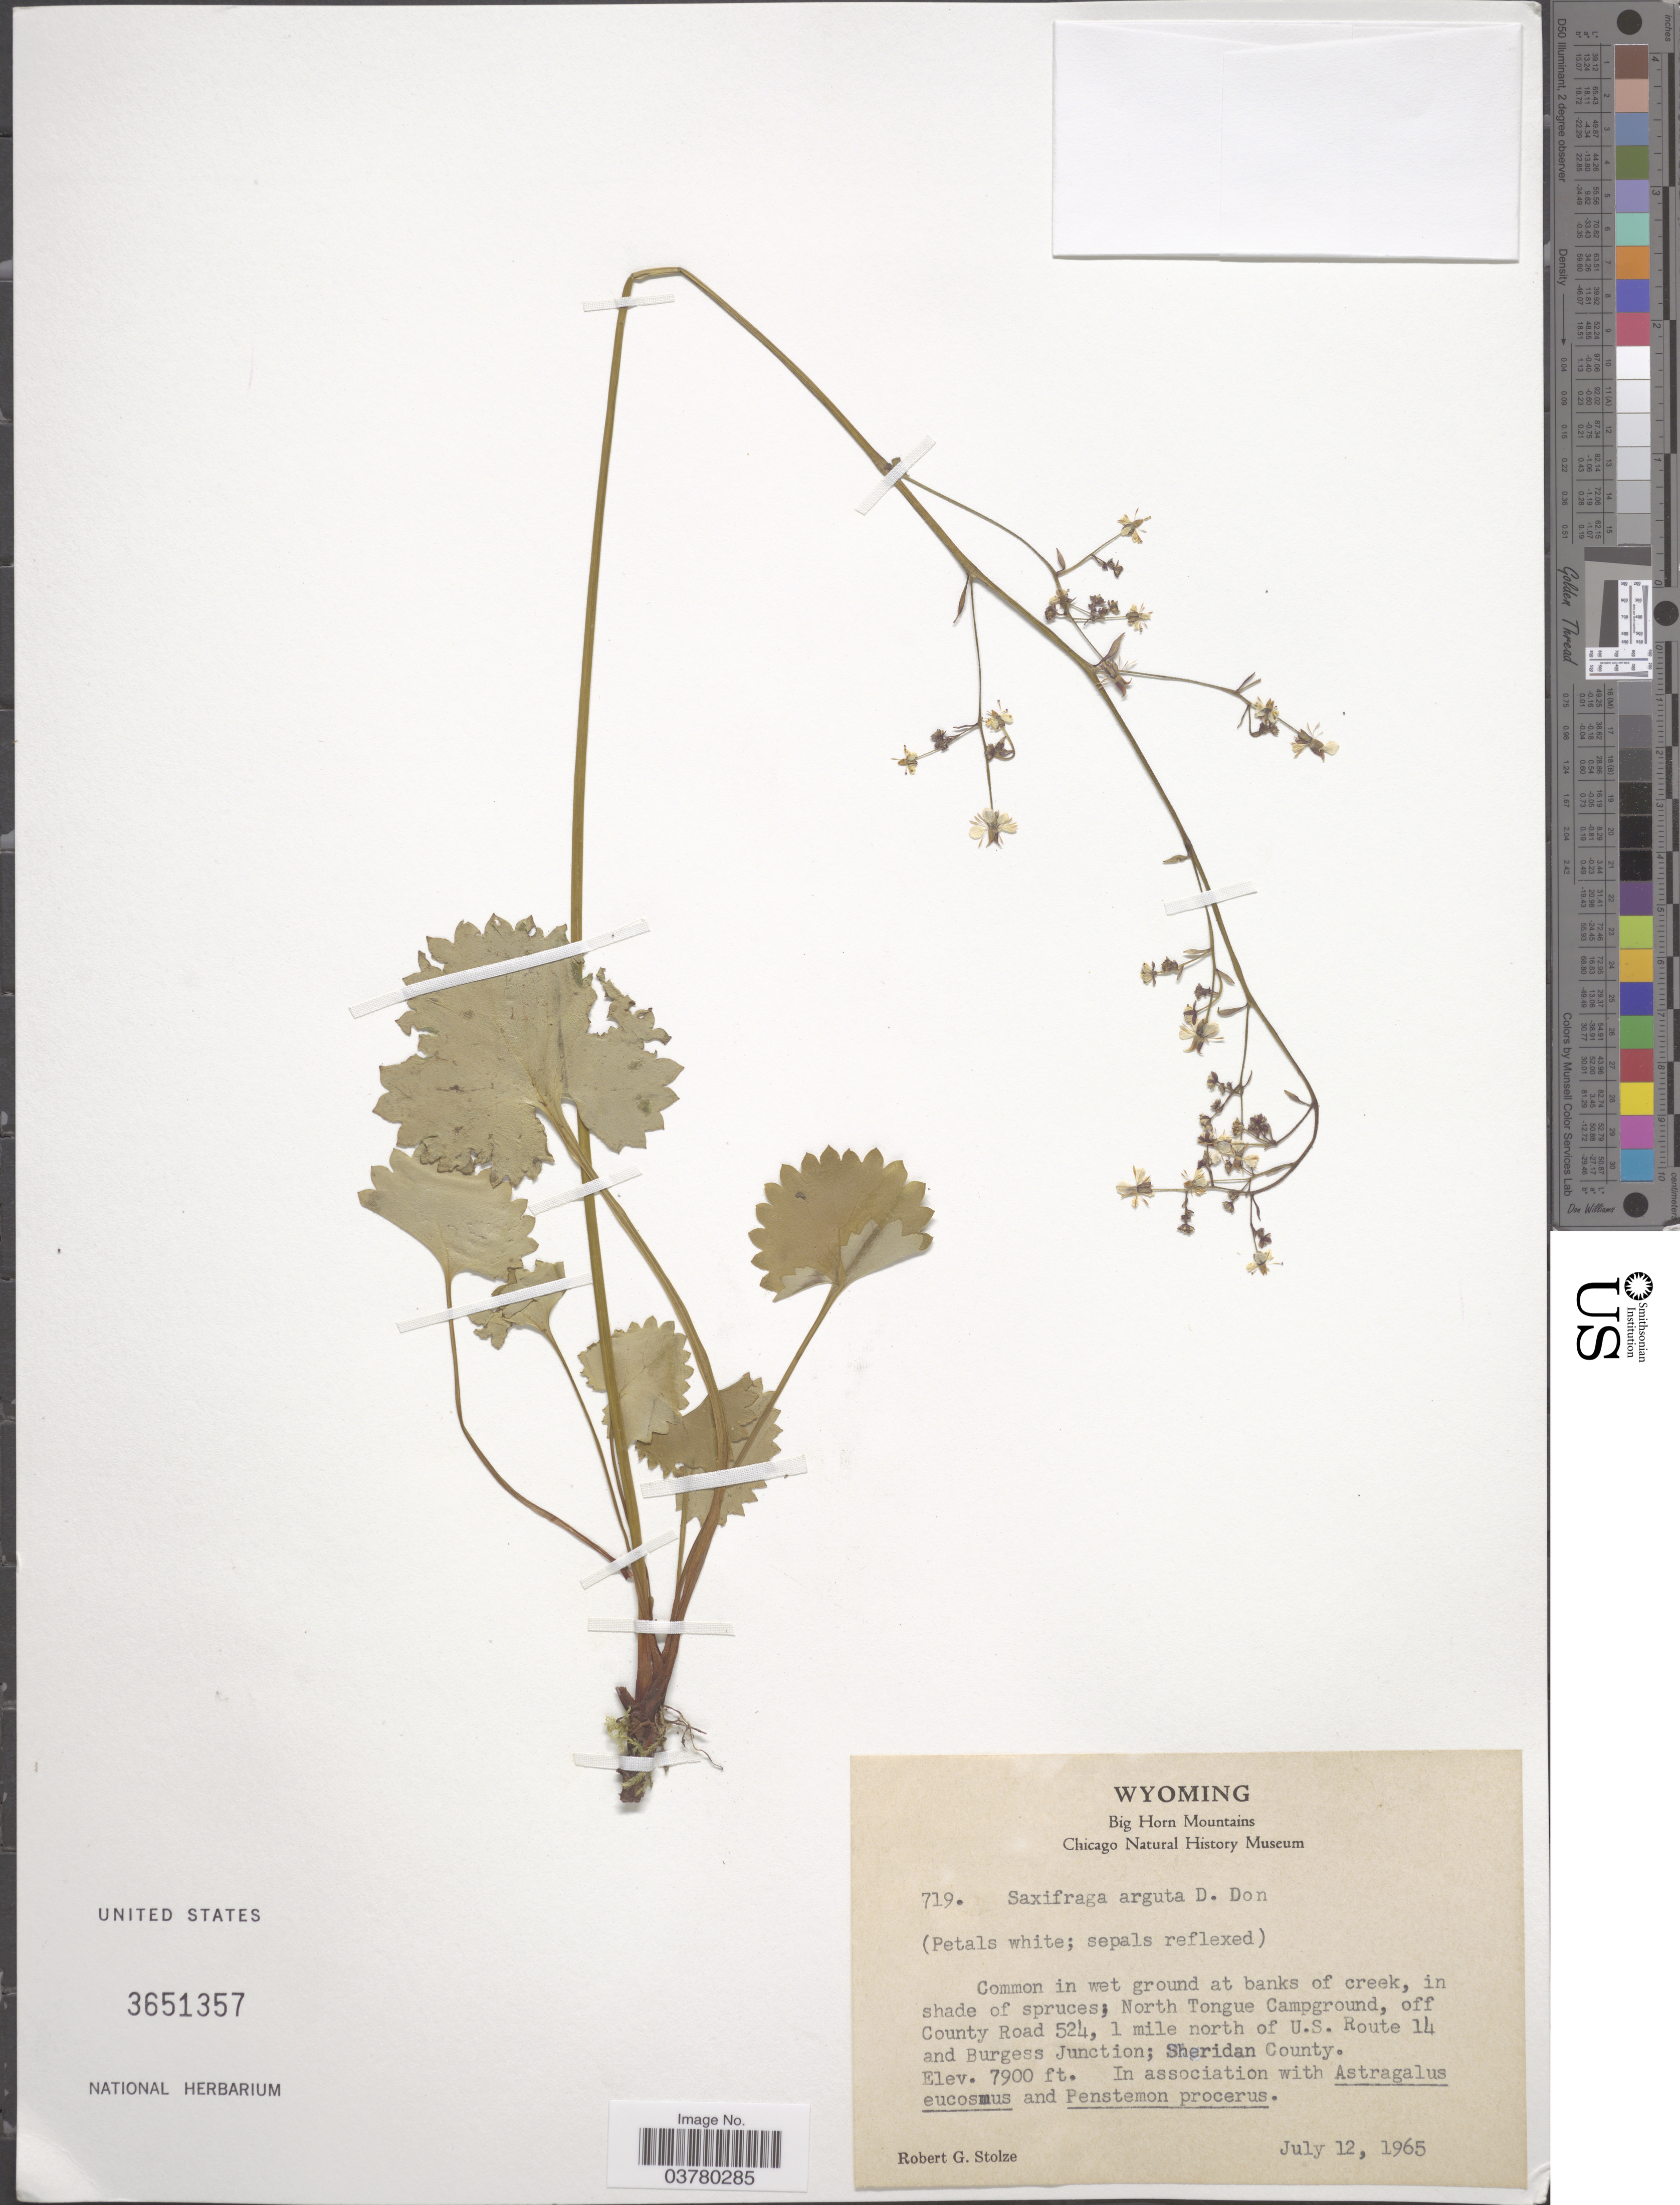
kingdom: Plantae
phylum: Tracheophyta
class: Magnoliopsida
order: Saxifragales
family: Saxifragaceae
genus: Micranthes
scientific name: Micranthes odontoloma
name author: (Piper) A. Heller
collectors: R. G. Stolze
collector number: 719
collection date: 1965-07-12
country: United States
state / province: Wyoming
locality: Big Horn Mountains. Common in wet ground at banks of creek, in shade of spruces; North Tongue Campground, off County Road 524, 1 mile north of U.S. Route 14 and Burgess Junction; Sheridan County.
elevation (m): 2408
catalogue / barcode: US 3651357